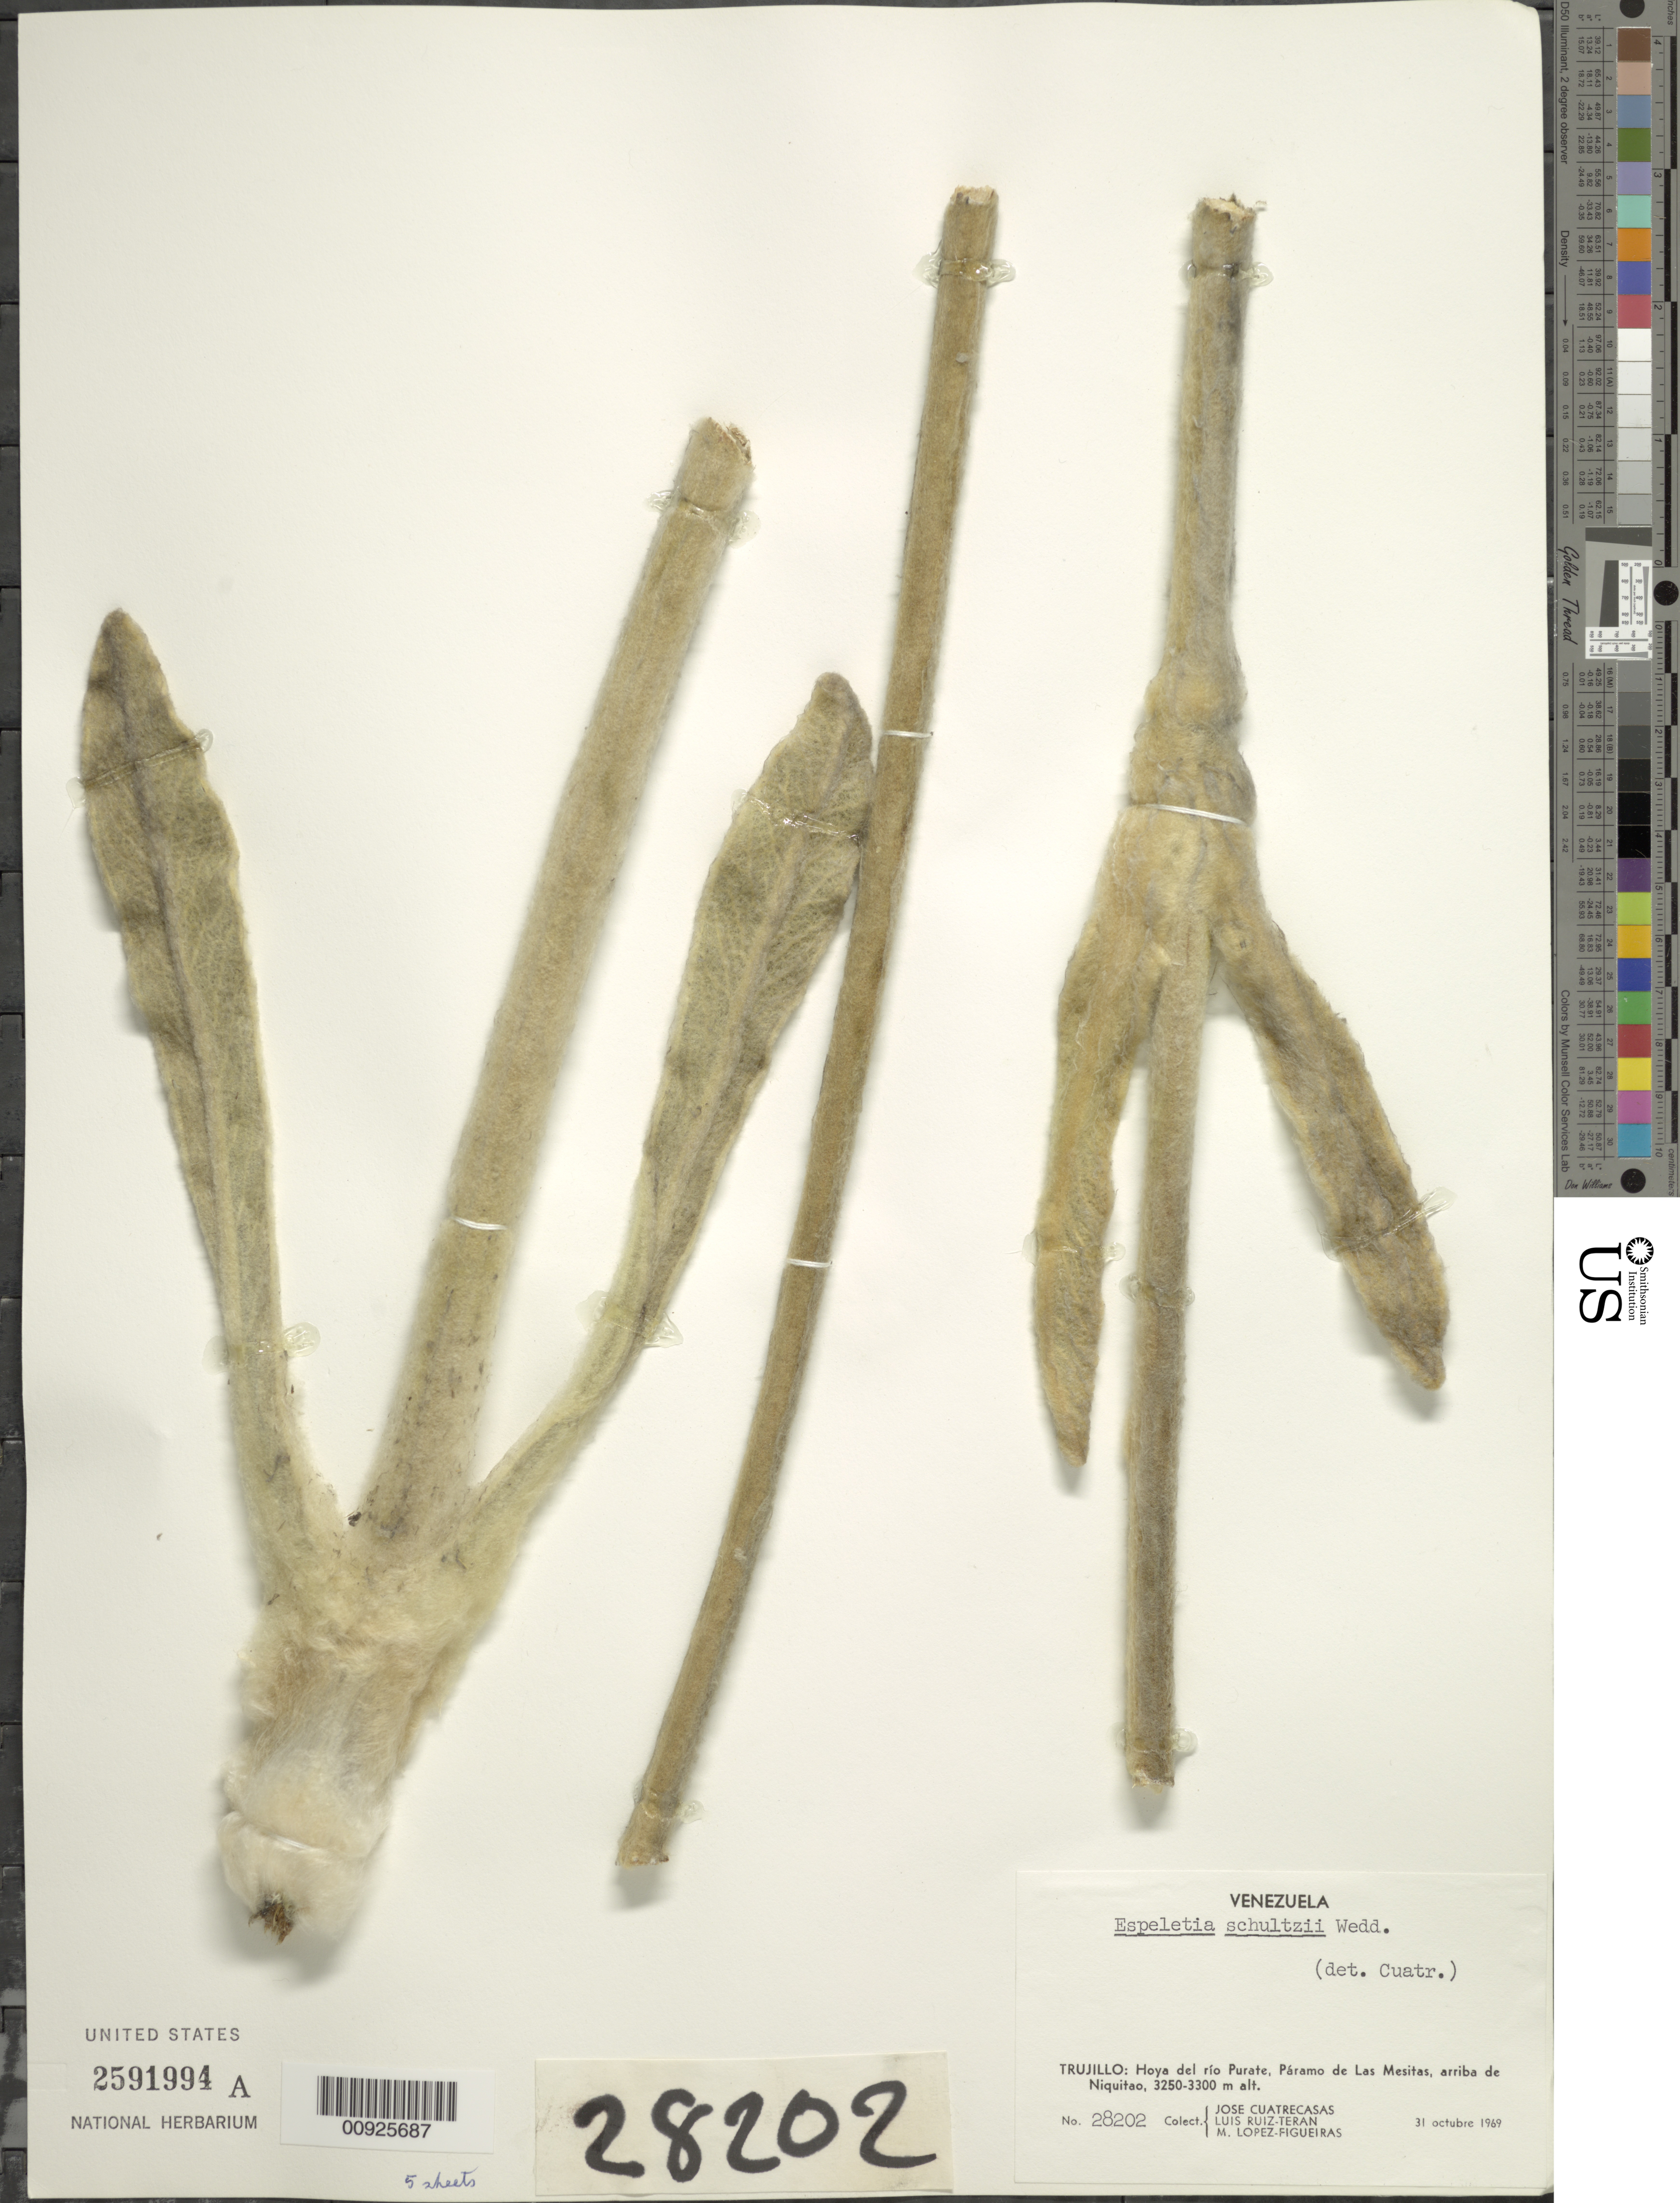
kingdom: Plantae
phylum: Tracheophyta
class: Magnoliopsida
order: Asterales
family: Asteraceae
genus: Espeletia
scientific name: Espeletia schultzii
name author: Wedd.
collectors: J. Cuatrecasas, L. E. Ruíz-Terán & M. López Figueiras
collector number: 28202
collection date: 1969-10-31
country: Venezuela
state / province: Trujillo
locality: P. de las Mesitas. Hoya del Río Purate, Páramo de las Mesitas, arriba de Niquitao.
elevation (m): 3250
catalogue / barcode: US 2591994A